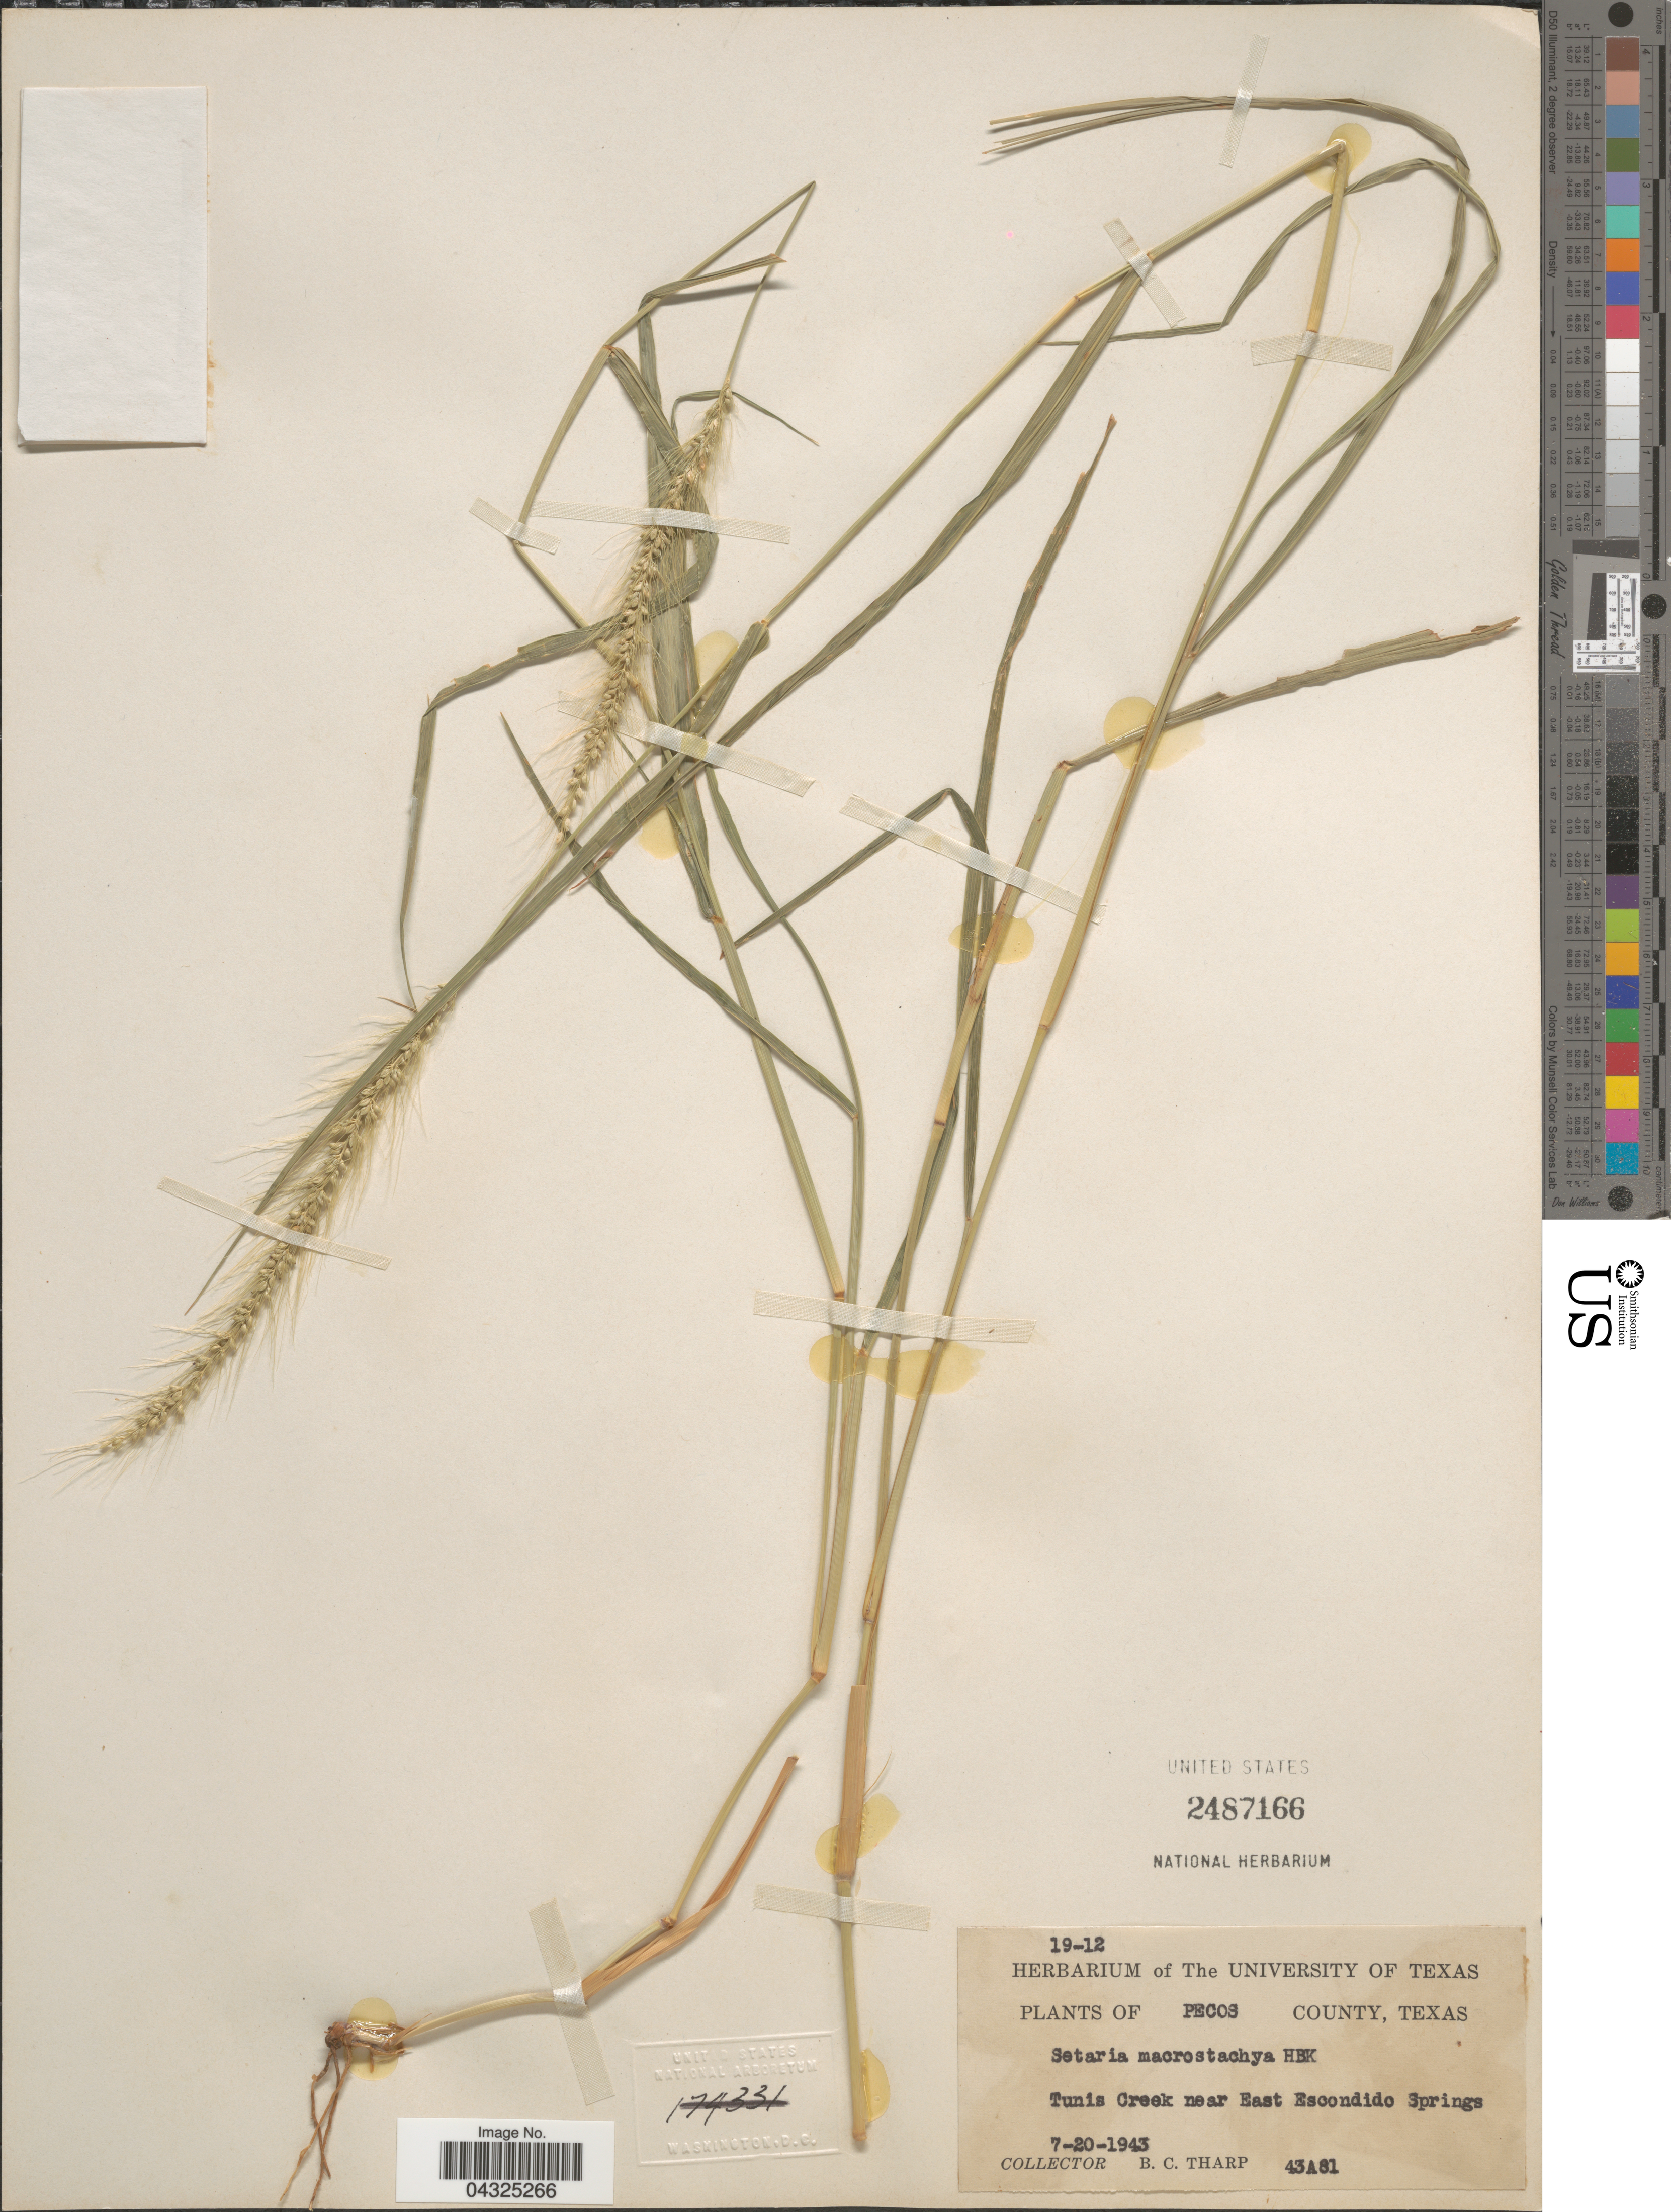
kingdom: Plantae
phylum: Tracheophyta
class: Liliopsida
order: Poales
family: Poaceae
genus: Setaria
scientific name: Setaria macrostachya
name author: Kunth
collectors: B. C. Tharp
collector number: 43A81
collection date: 1943-07-20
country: United States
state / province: Texas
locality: Pecos County. Tunis Creek near East Escondido Springs.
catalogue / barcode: US 2487166